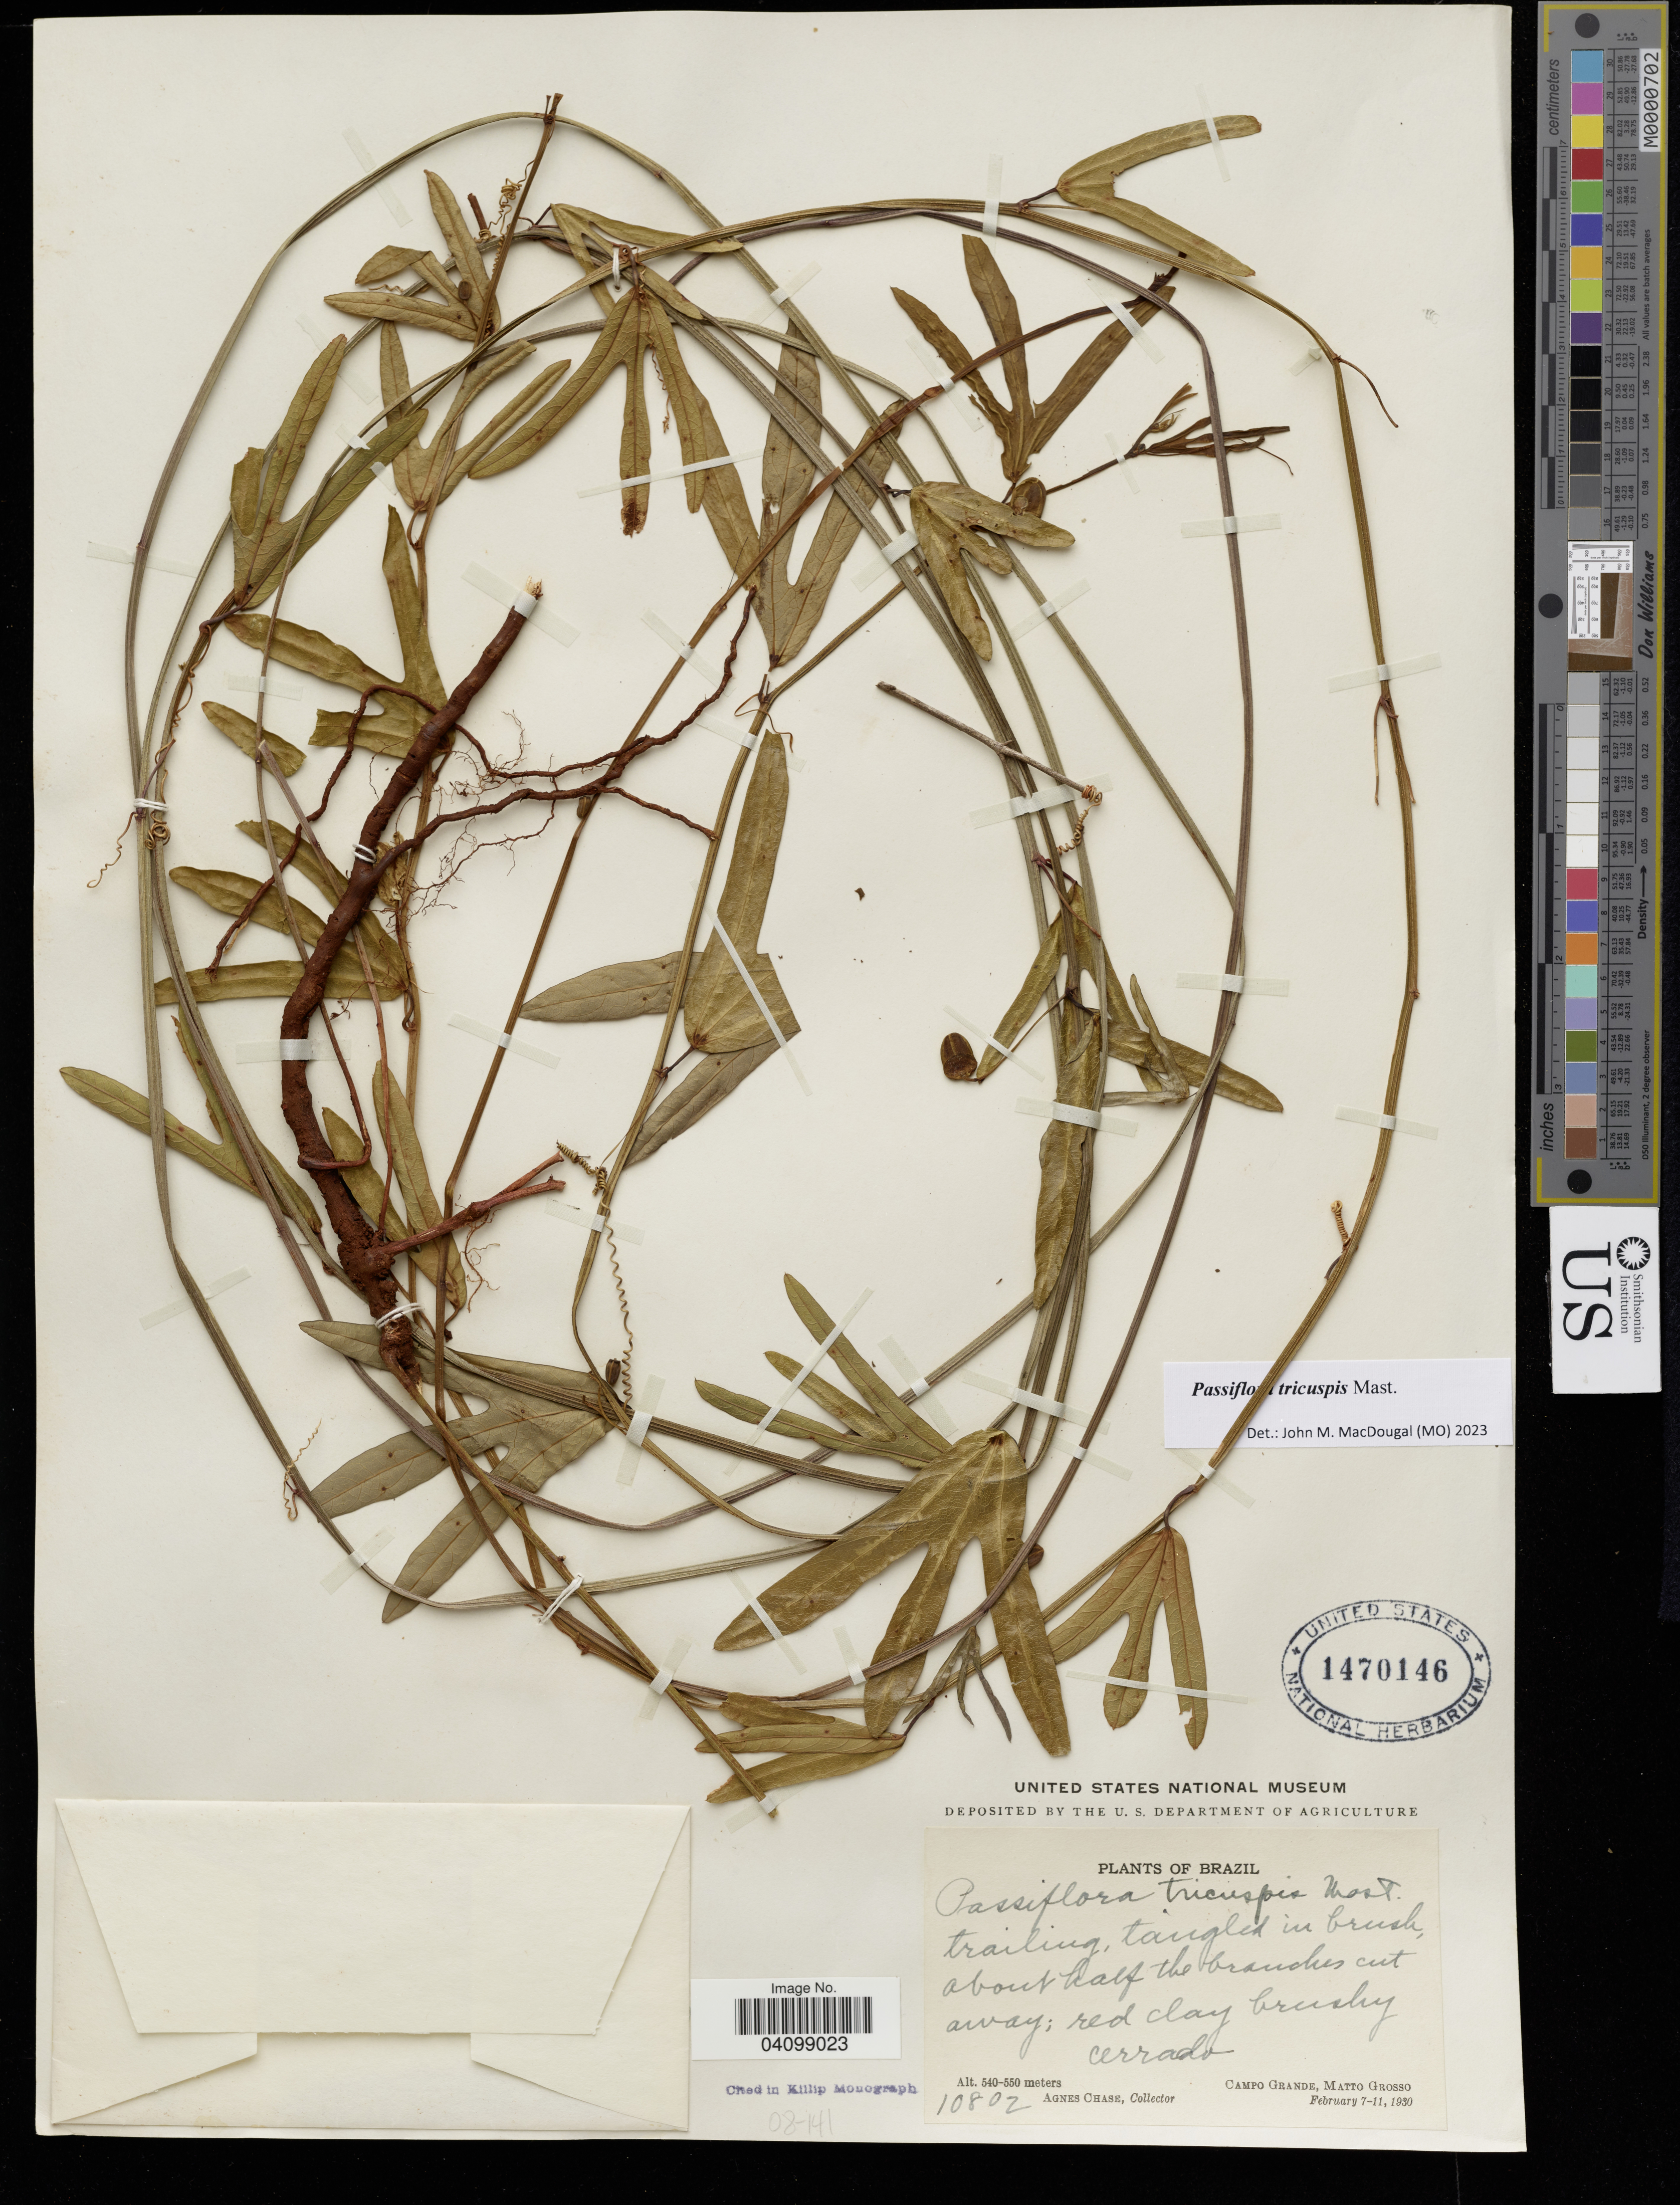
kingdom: Plantae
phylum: Tracheophyta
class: Magnoliopsida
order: Malpighiales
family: Passifloraceae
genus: Passiflora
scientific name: Passiflora tricuspis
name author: Mast.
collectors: A. Chase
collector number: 10802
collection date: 1930-02-07/1930-02-11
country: Brazil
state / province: Mato Grosso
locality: Campo Grande.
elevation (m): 540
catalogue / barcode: US 1470146